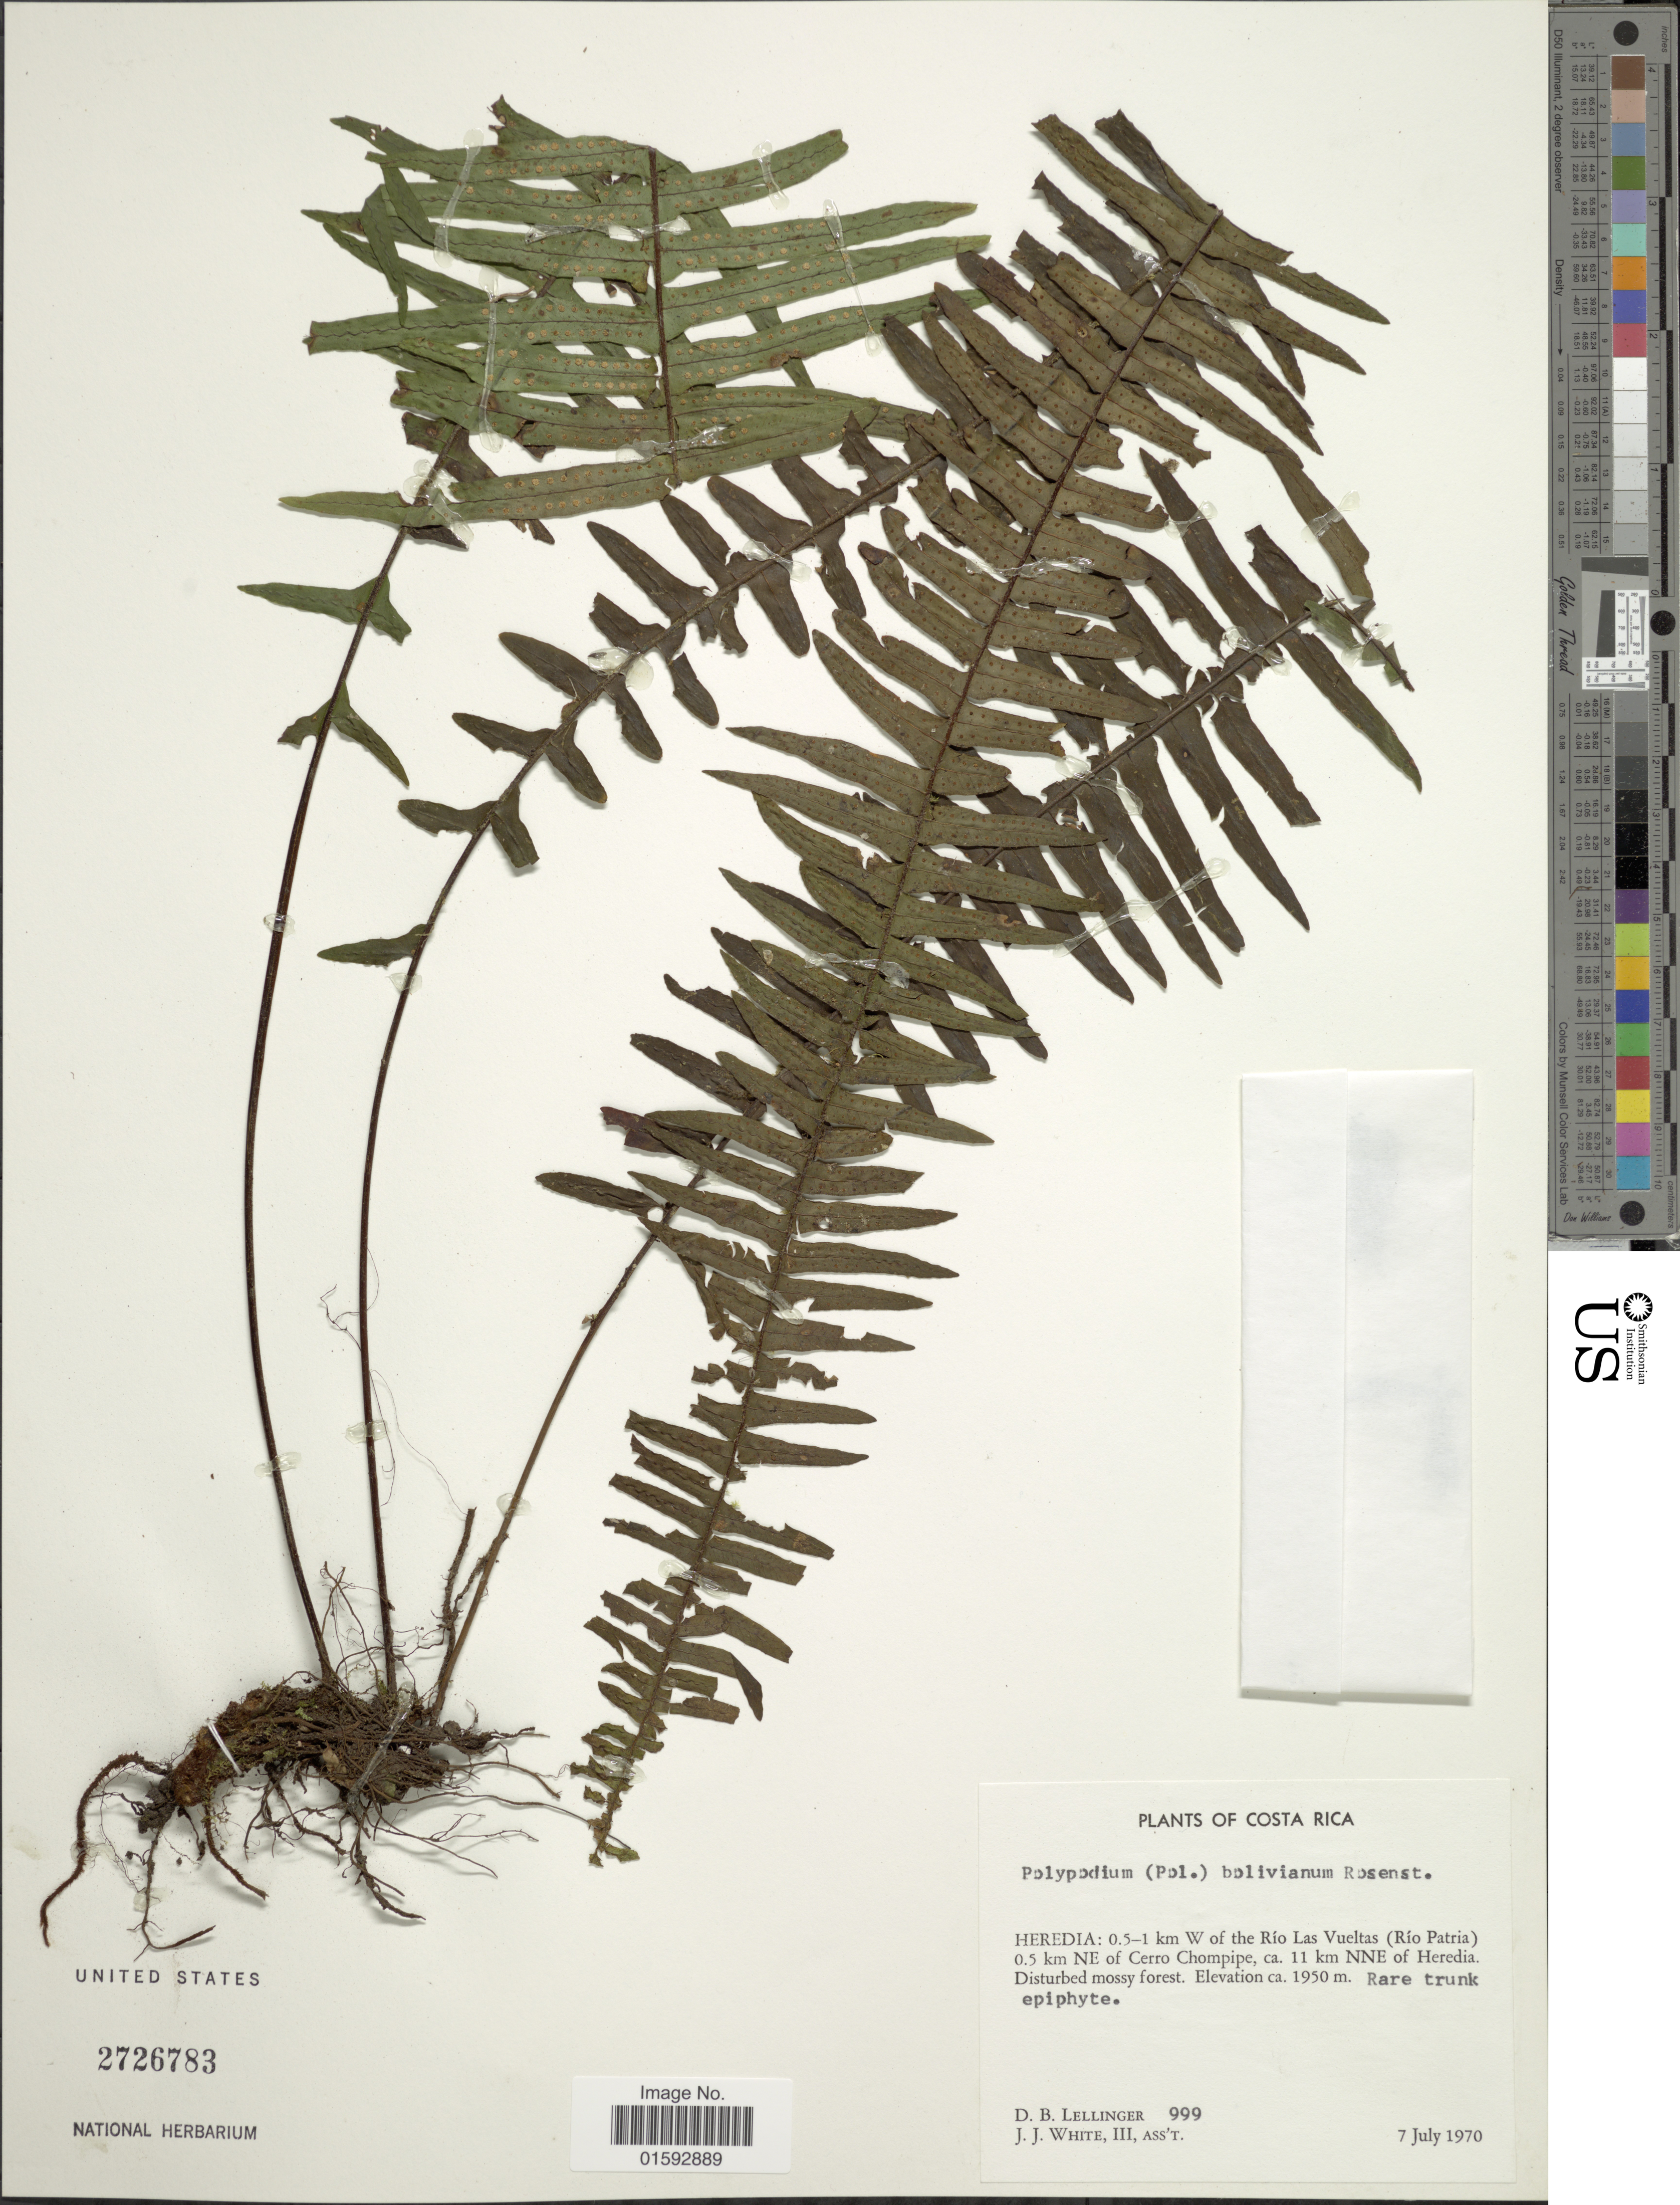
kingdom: Plantae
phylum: Tracheophyta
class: Polypodiopsida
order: Polypodiales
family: Polypodiaceae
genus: Pecluma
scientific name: Pecluma divaricata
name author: (E. Fourn.) Mickel & Beitel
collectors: D. B. Lellinger & J. J. White III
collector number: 999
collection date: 1970-07-07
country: Costa Rica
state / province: Heredia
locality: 0.5-1 km W of the Rio Las Vueltas (Rio Patria) 0.5 km NE of Cerro Chompipe, ca. 11 km NNE of Heredia. Disturbed mossy forest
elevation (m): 1950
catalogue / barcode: US 2726783